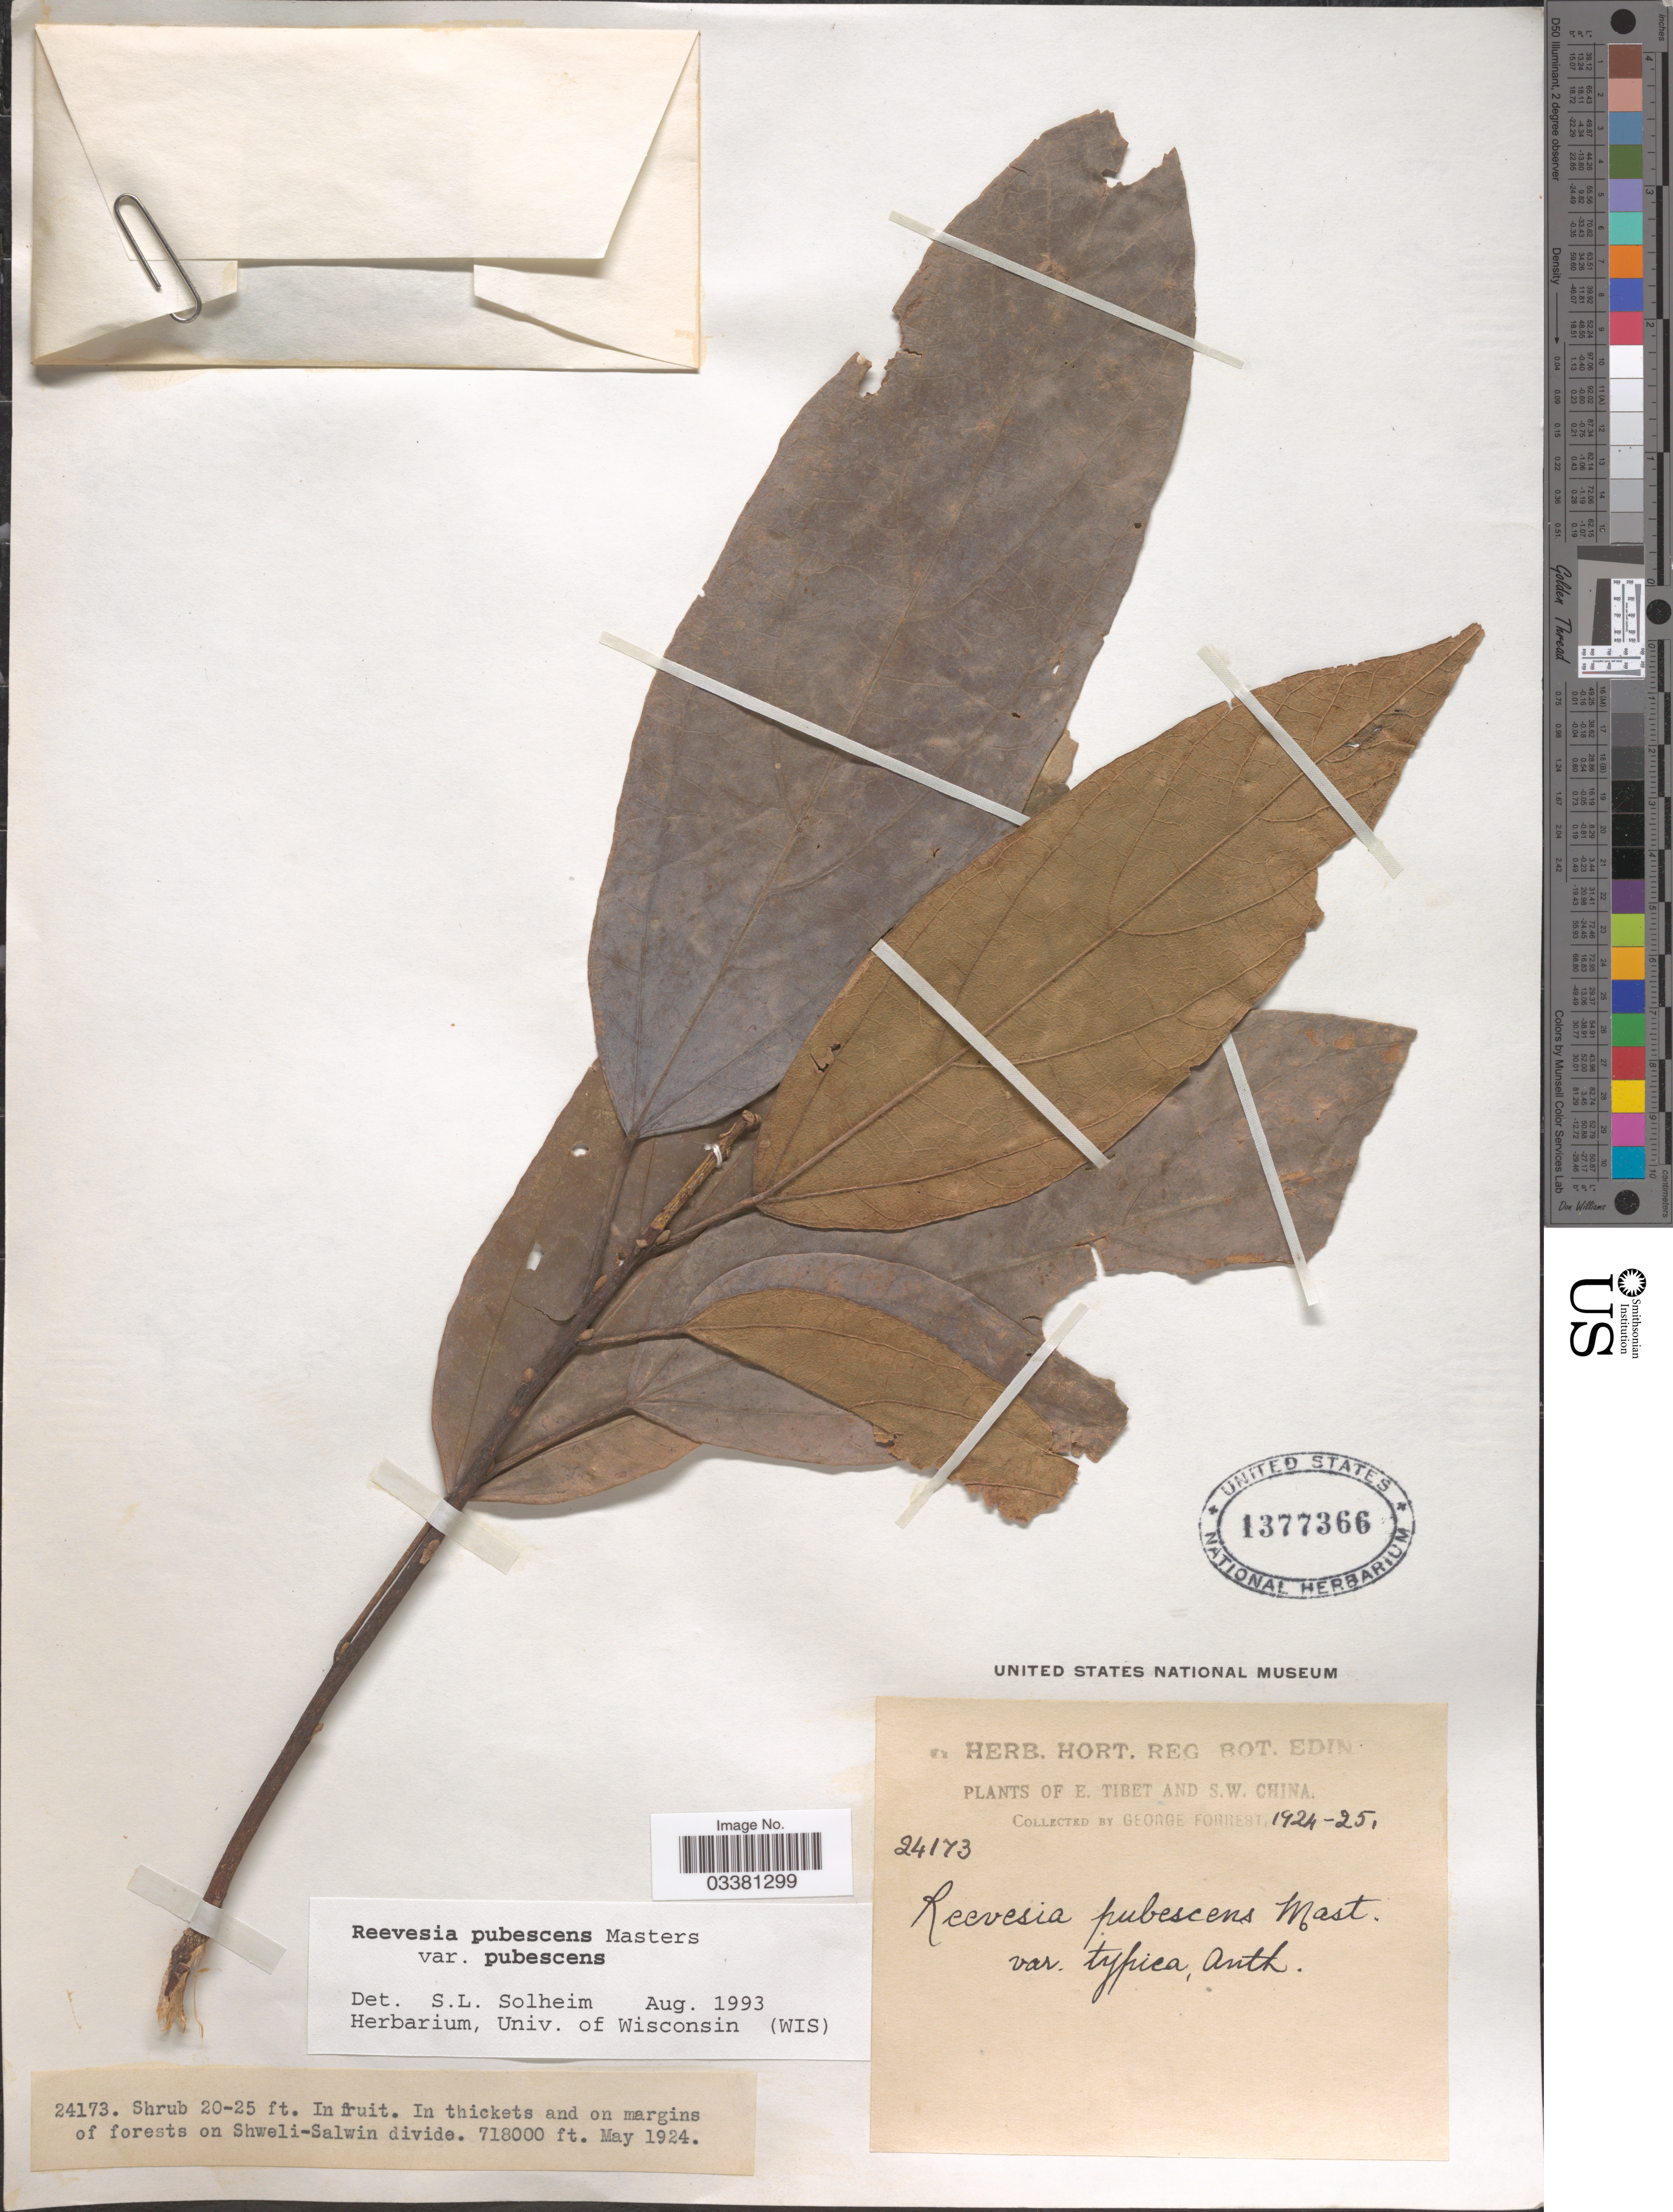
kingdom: Plantae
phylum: Tracheophyta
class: Magnoliopsida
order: Malvales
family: Malvaceae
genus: Reevesia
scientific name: Reevesia pubescens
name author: Mast.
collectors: G. Forrest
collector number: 24173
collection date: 1924-05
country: China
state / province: Xizang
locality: E. Tibet and S.W. China. In thickets and on margins of forests on Shweli-Salwin divide.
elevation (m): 218846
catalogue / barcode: US 1377366